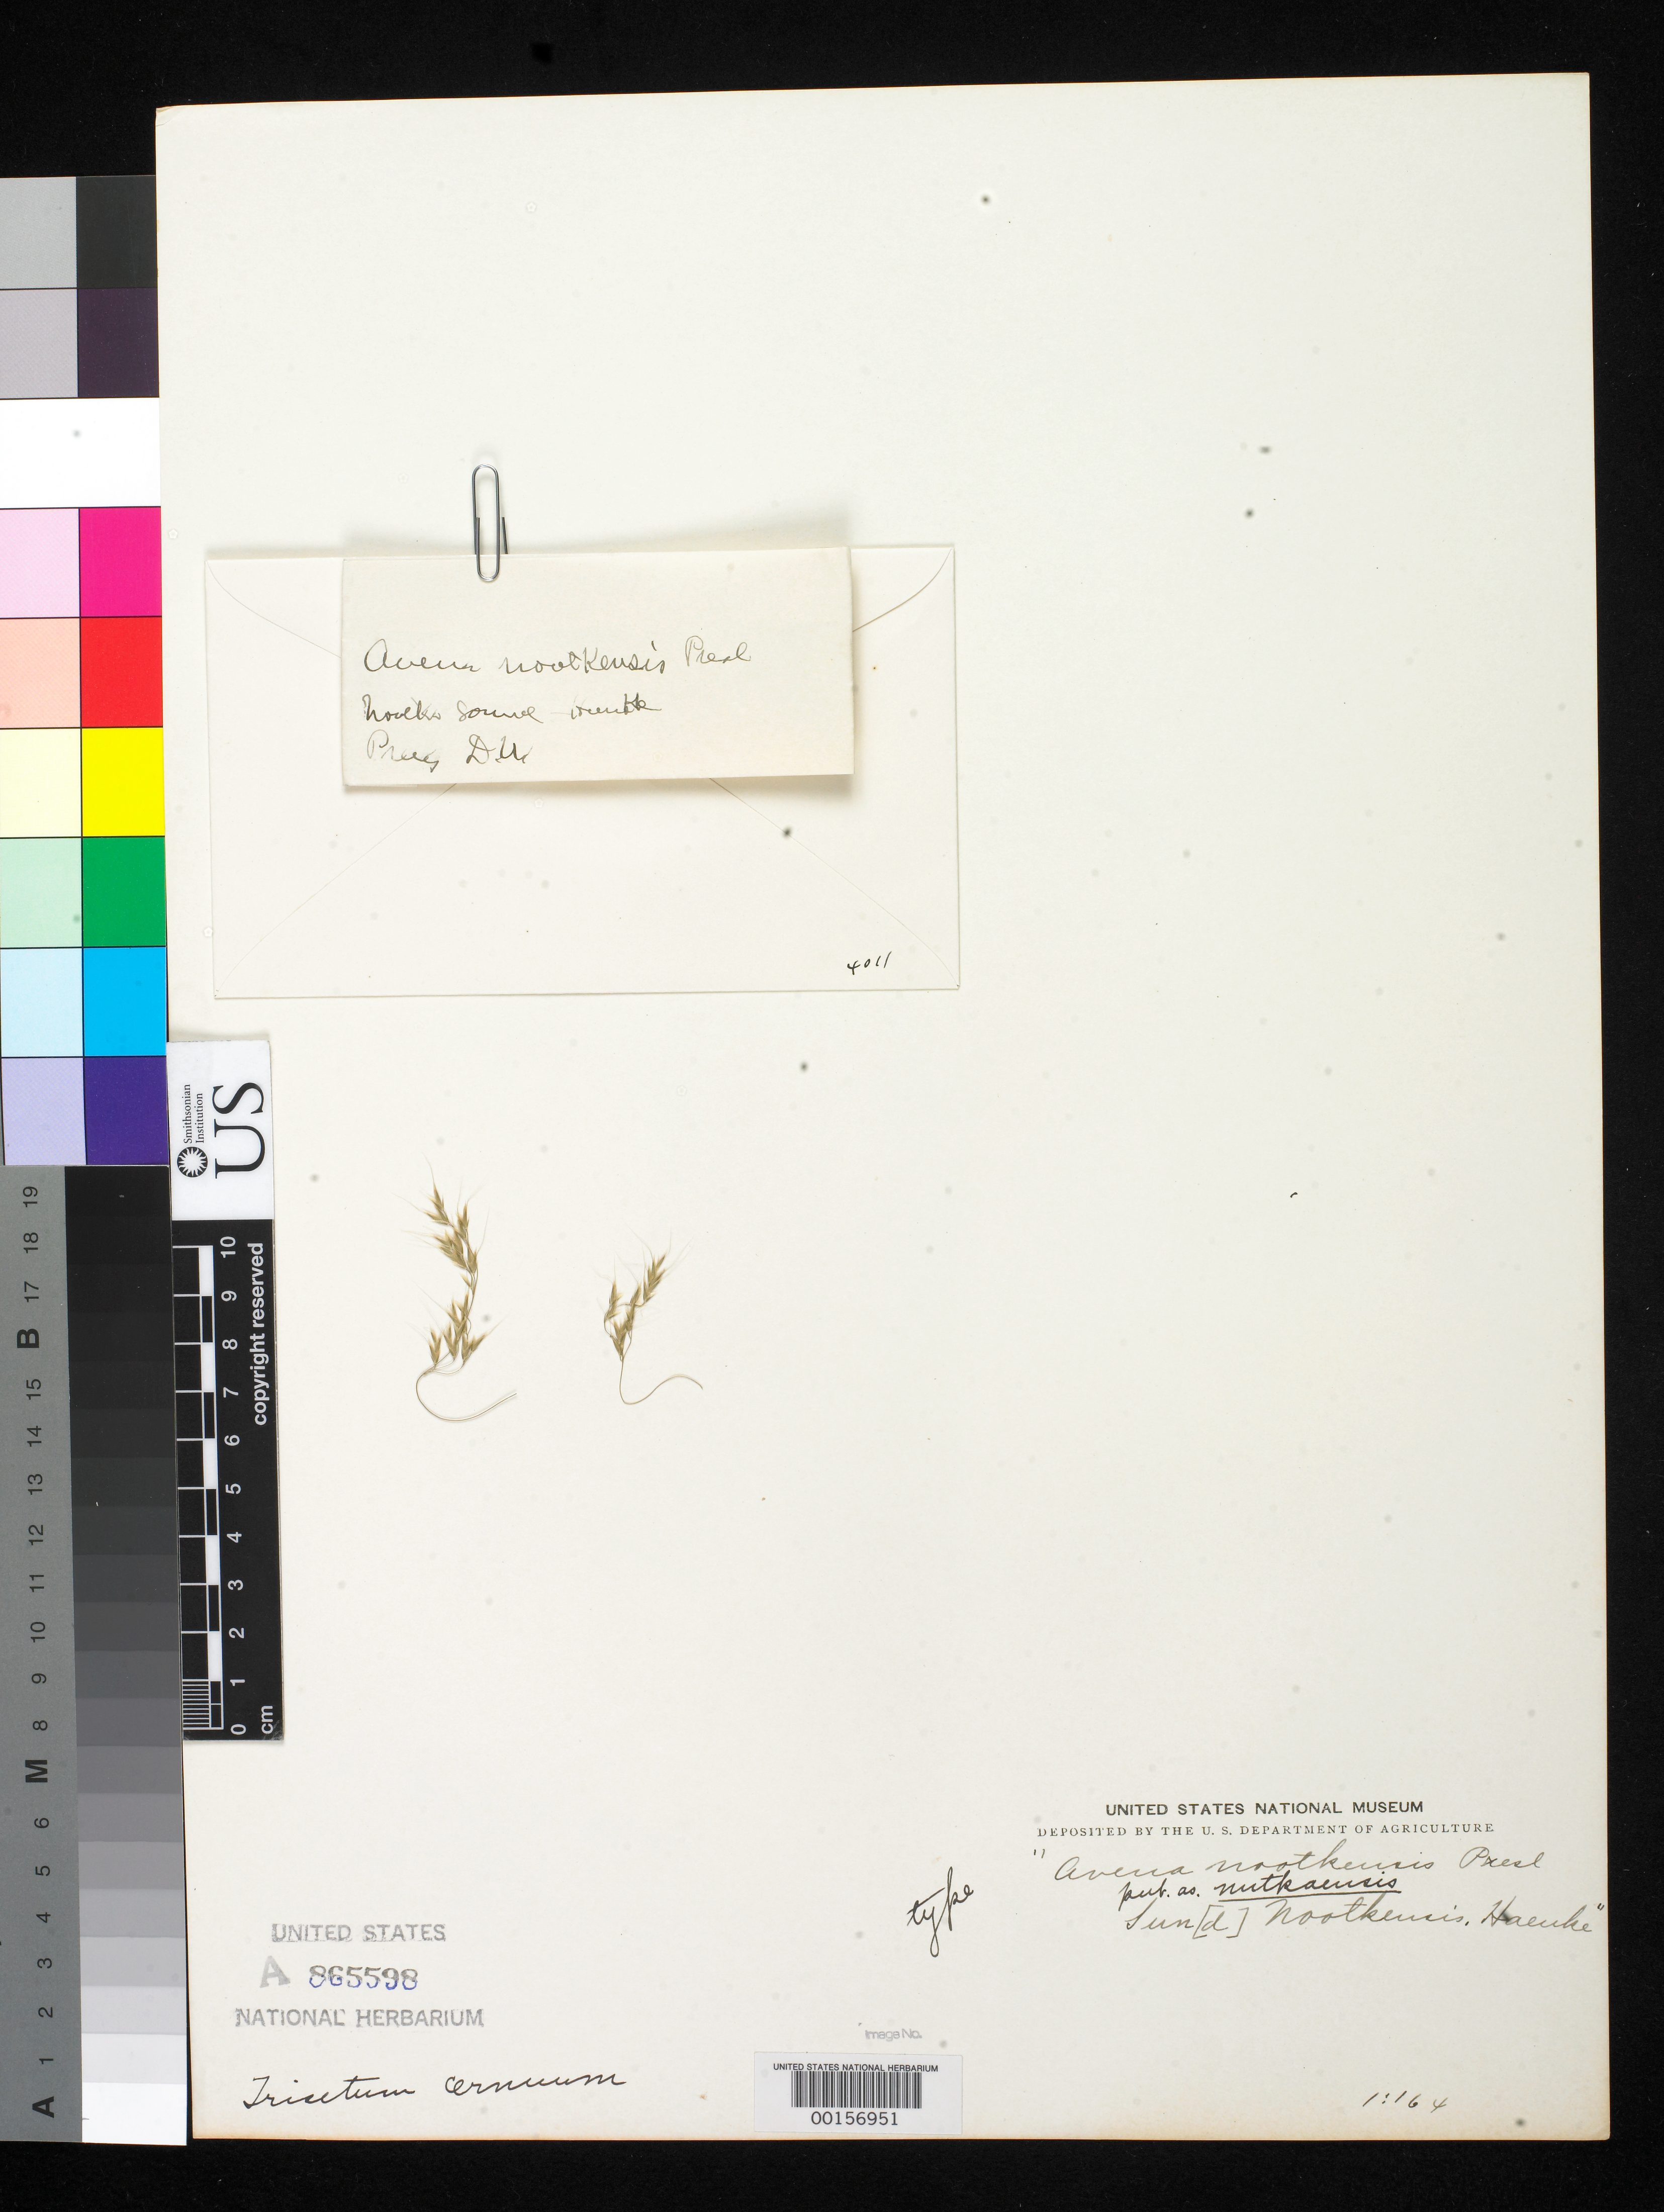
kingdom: Plantae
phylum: Tracheophyta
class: Liliopsida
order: Poales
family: Poaceae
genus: Avena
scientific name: Avena nutkaensis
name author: C. Presl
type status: Type Fragment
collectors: T. P. X. Haenke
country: Canada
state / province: British Columbia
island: Vancouver Island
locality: In Sinu Nootka.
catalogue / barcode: US 865598A